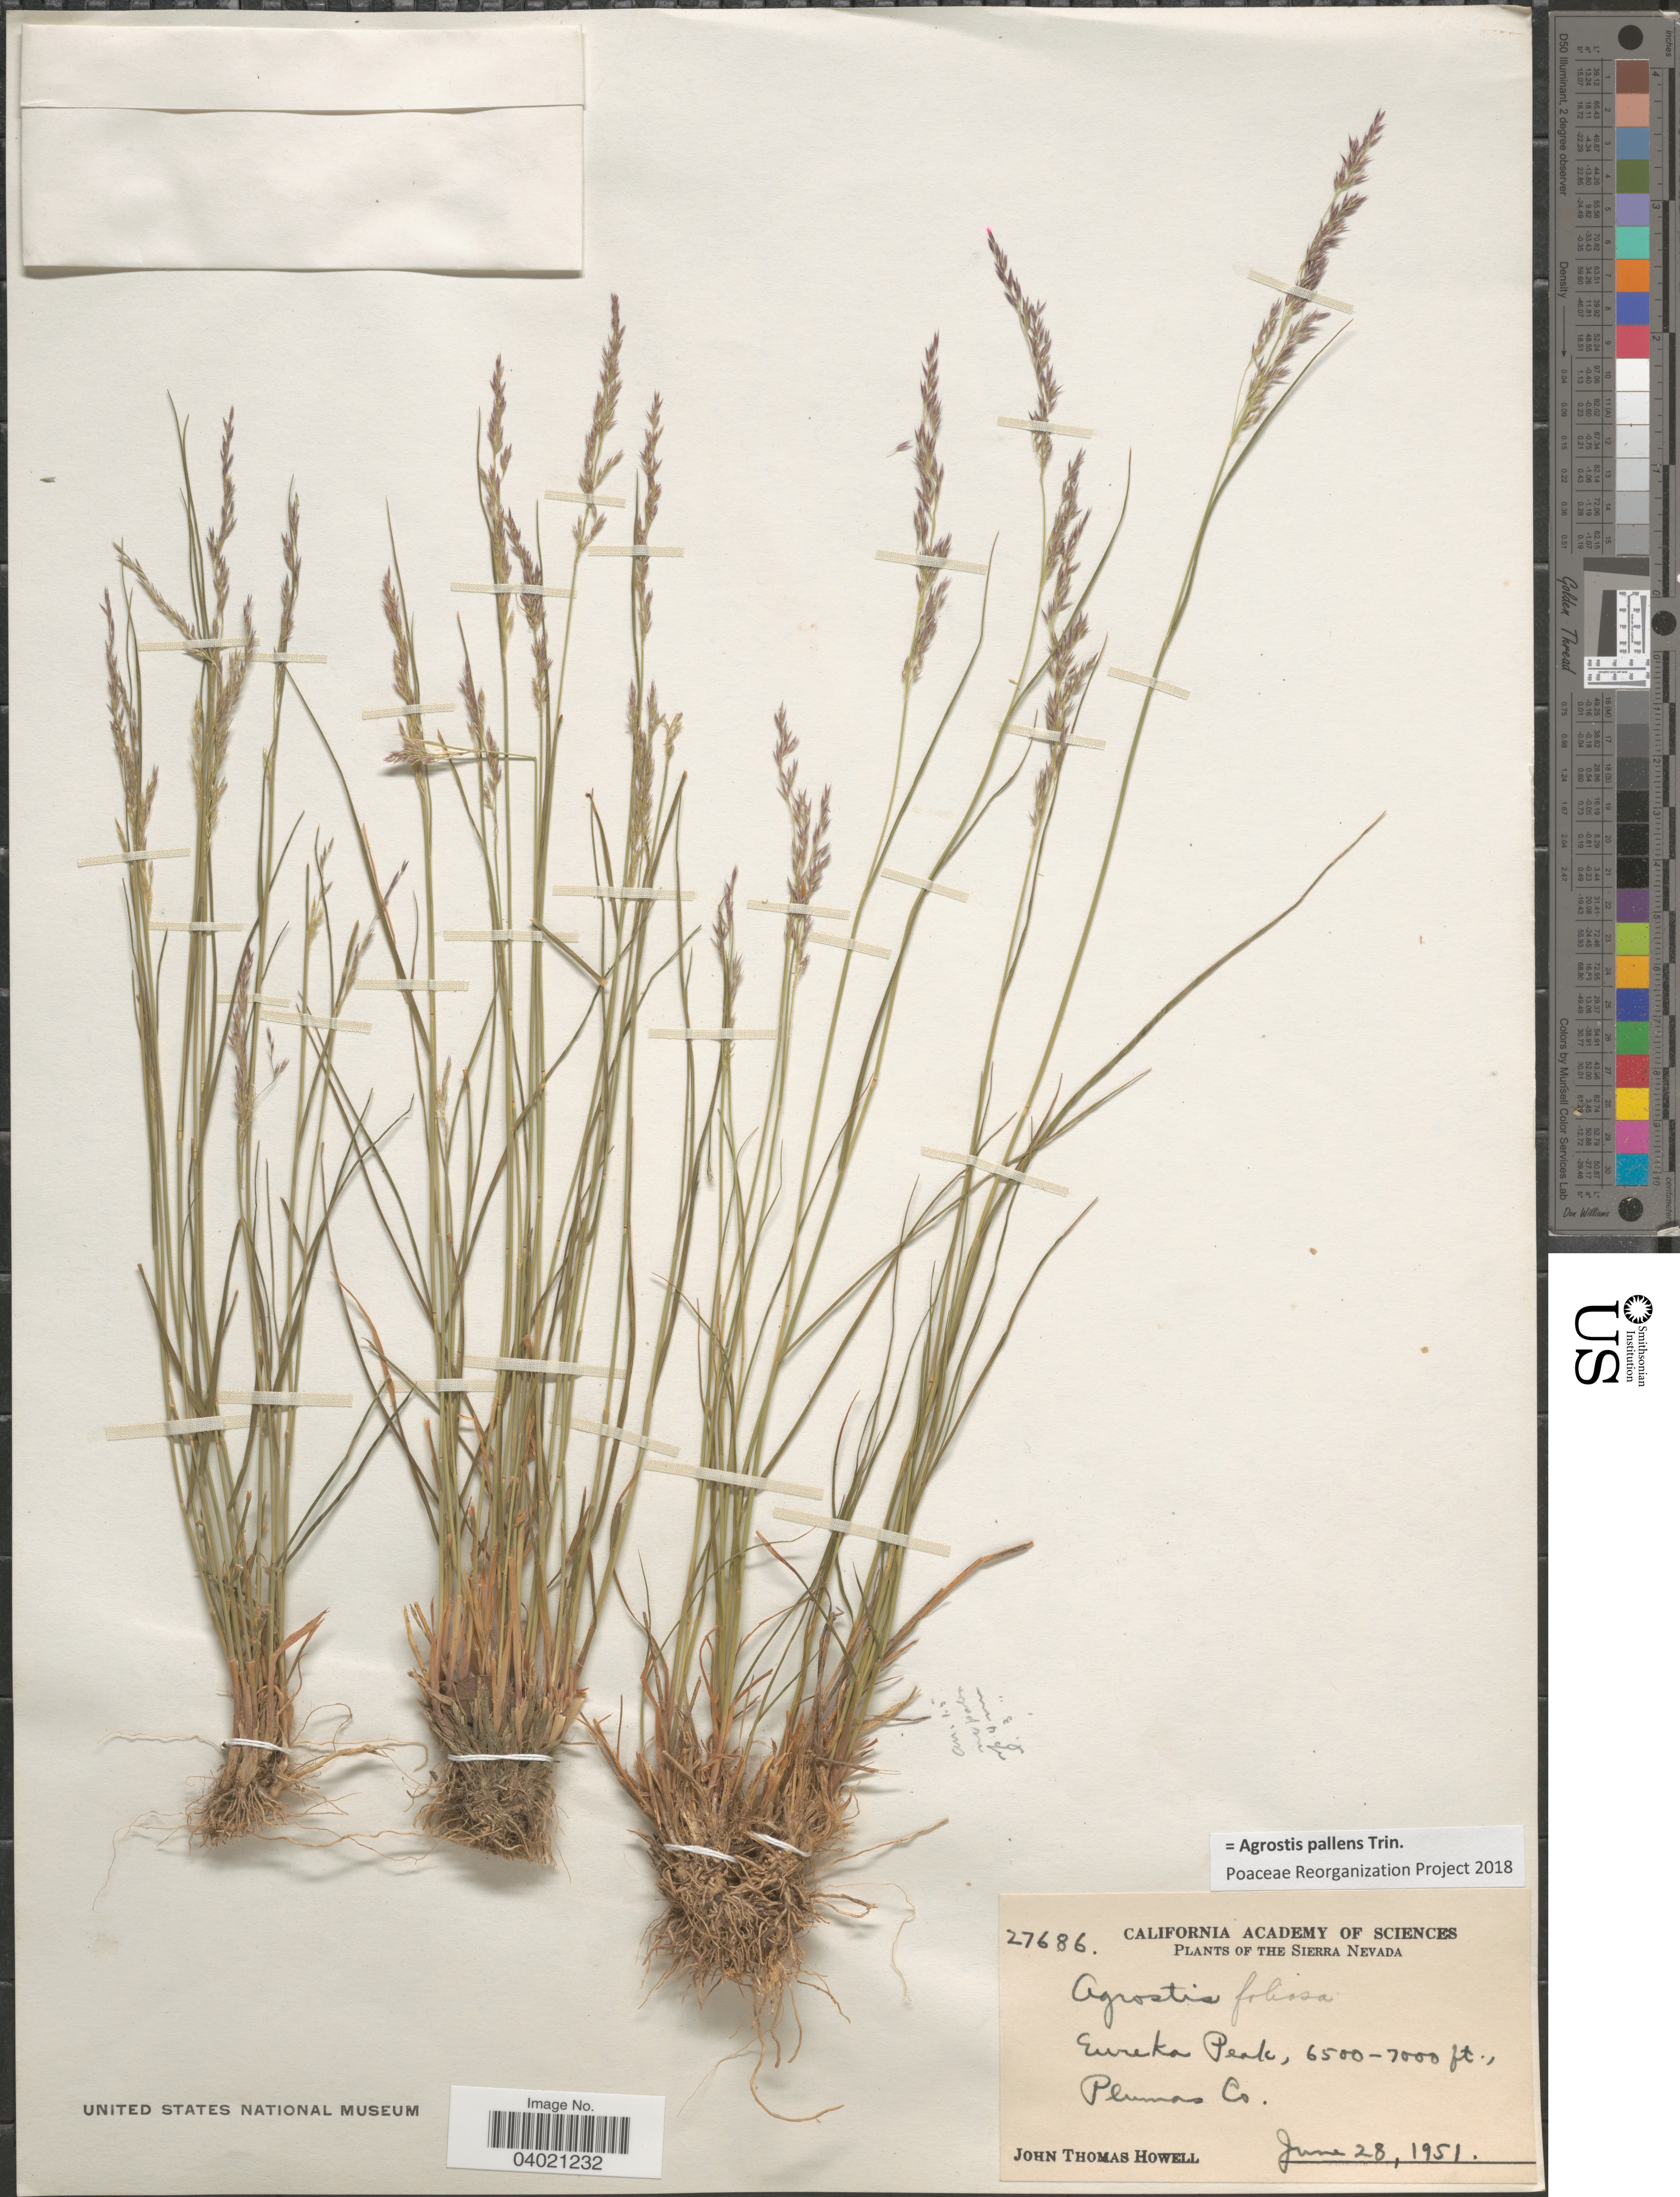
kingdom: Plantae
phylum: Tracheophyta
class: Liliopsida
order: Poales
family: Poaceae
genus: Agrostis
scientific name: Agrostis pallens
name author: Trin.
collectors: J. T. Howell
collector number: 27686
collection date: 1951-06-28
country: United States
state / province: California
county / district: Plumas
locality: The Sierra Nevada. Eureka Peak. Plumas Co.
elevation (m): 1981